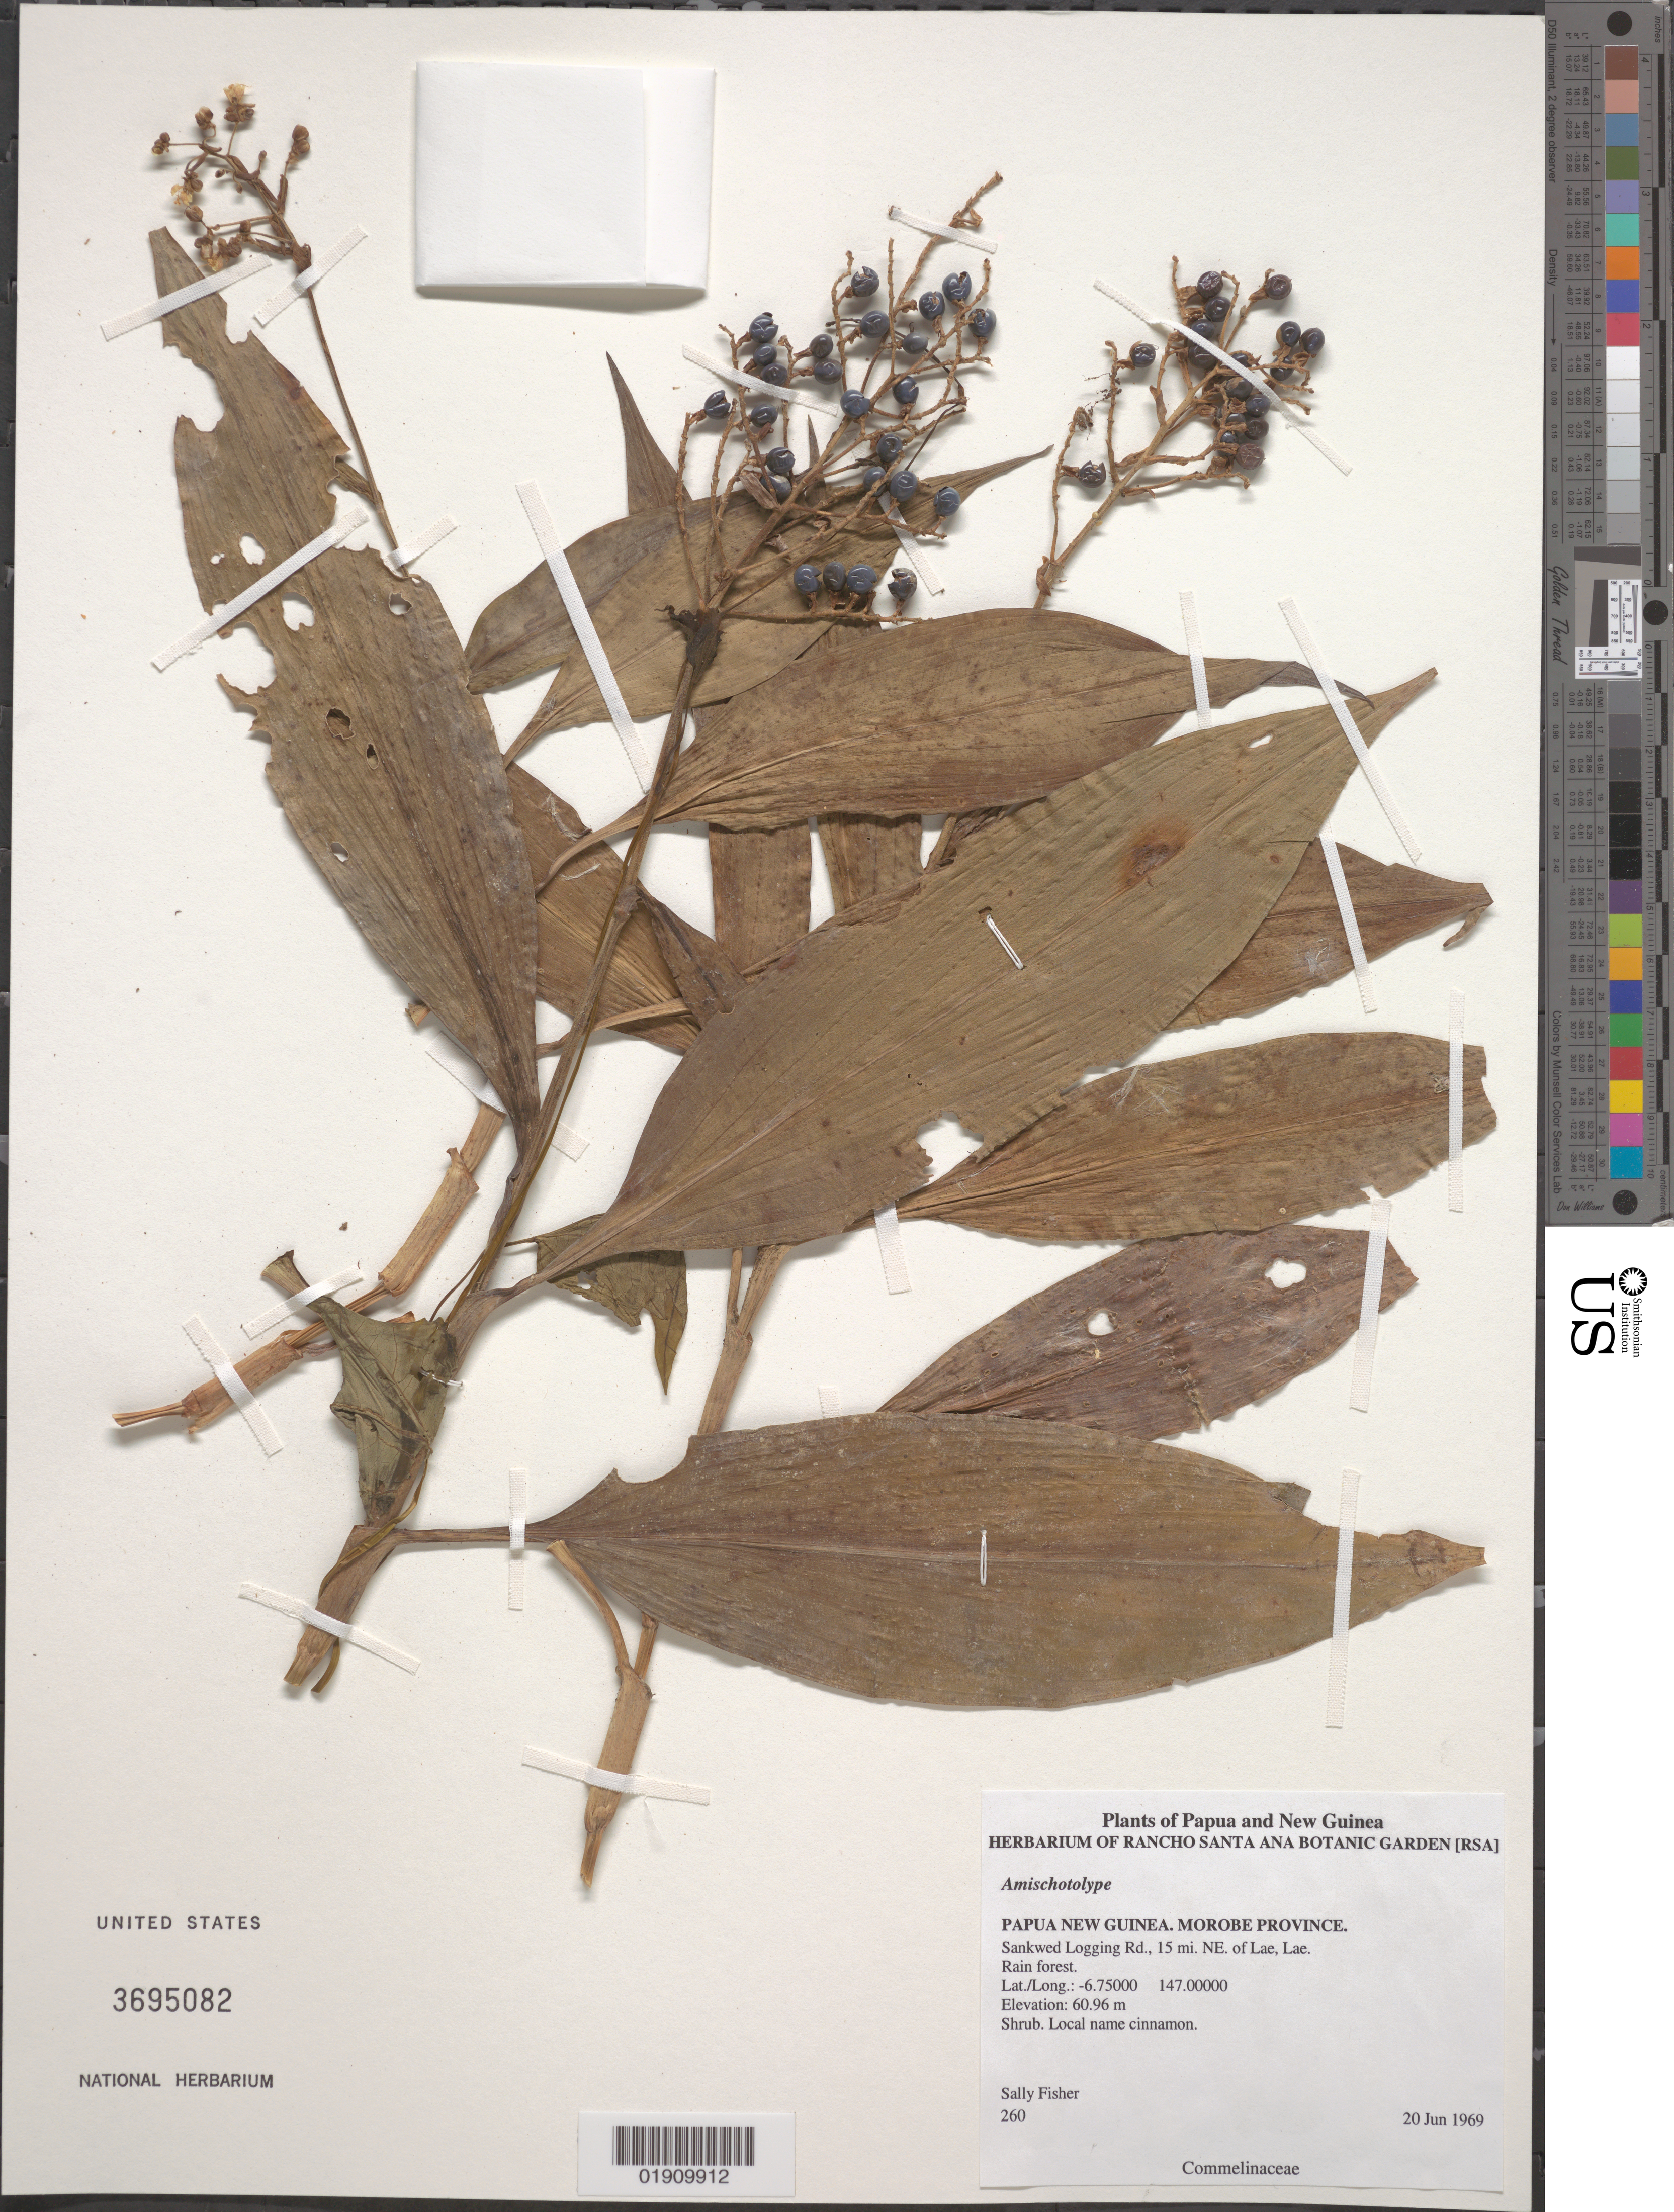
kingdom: Plantae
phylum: Tracheophyta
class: Liliopsida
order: Commelinales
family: Commelinaceae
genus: Amischotolype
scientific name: Amischotolype sp.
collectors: S. Fisher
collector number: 260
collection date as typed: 20 Jun 1969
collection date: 1969-06-20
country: Papua New Guinea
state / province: Morobe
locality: Papua New Guinea. Morobe Province. Sankwed Logging Rd., 15 mi NE of lae,Lae.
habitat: Rain forest.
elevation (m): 60.96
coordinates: -6.75000, 147.00000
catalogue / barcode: US 3695082